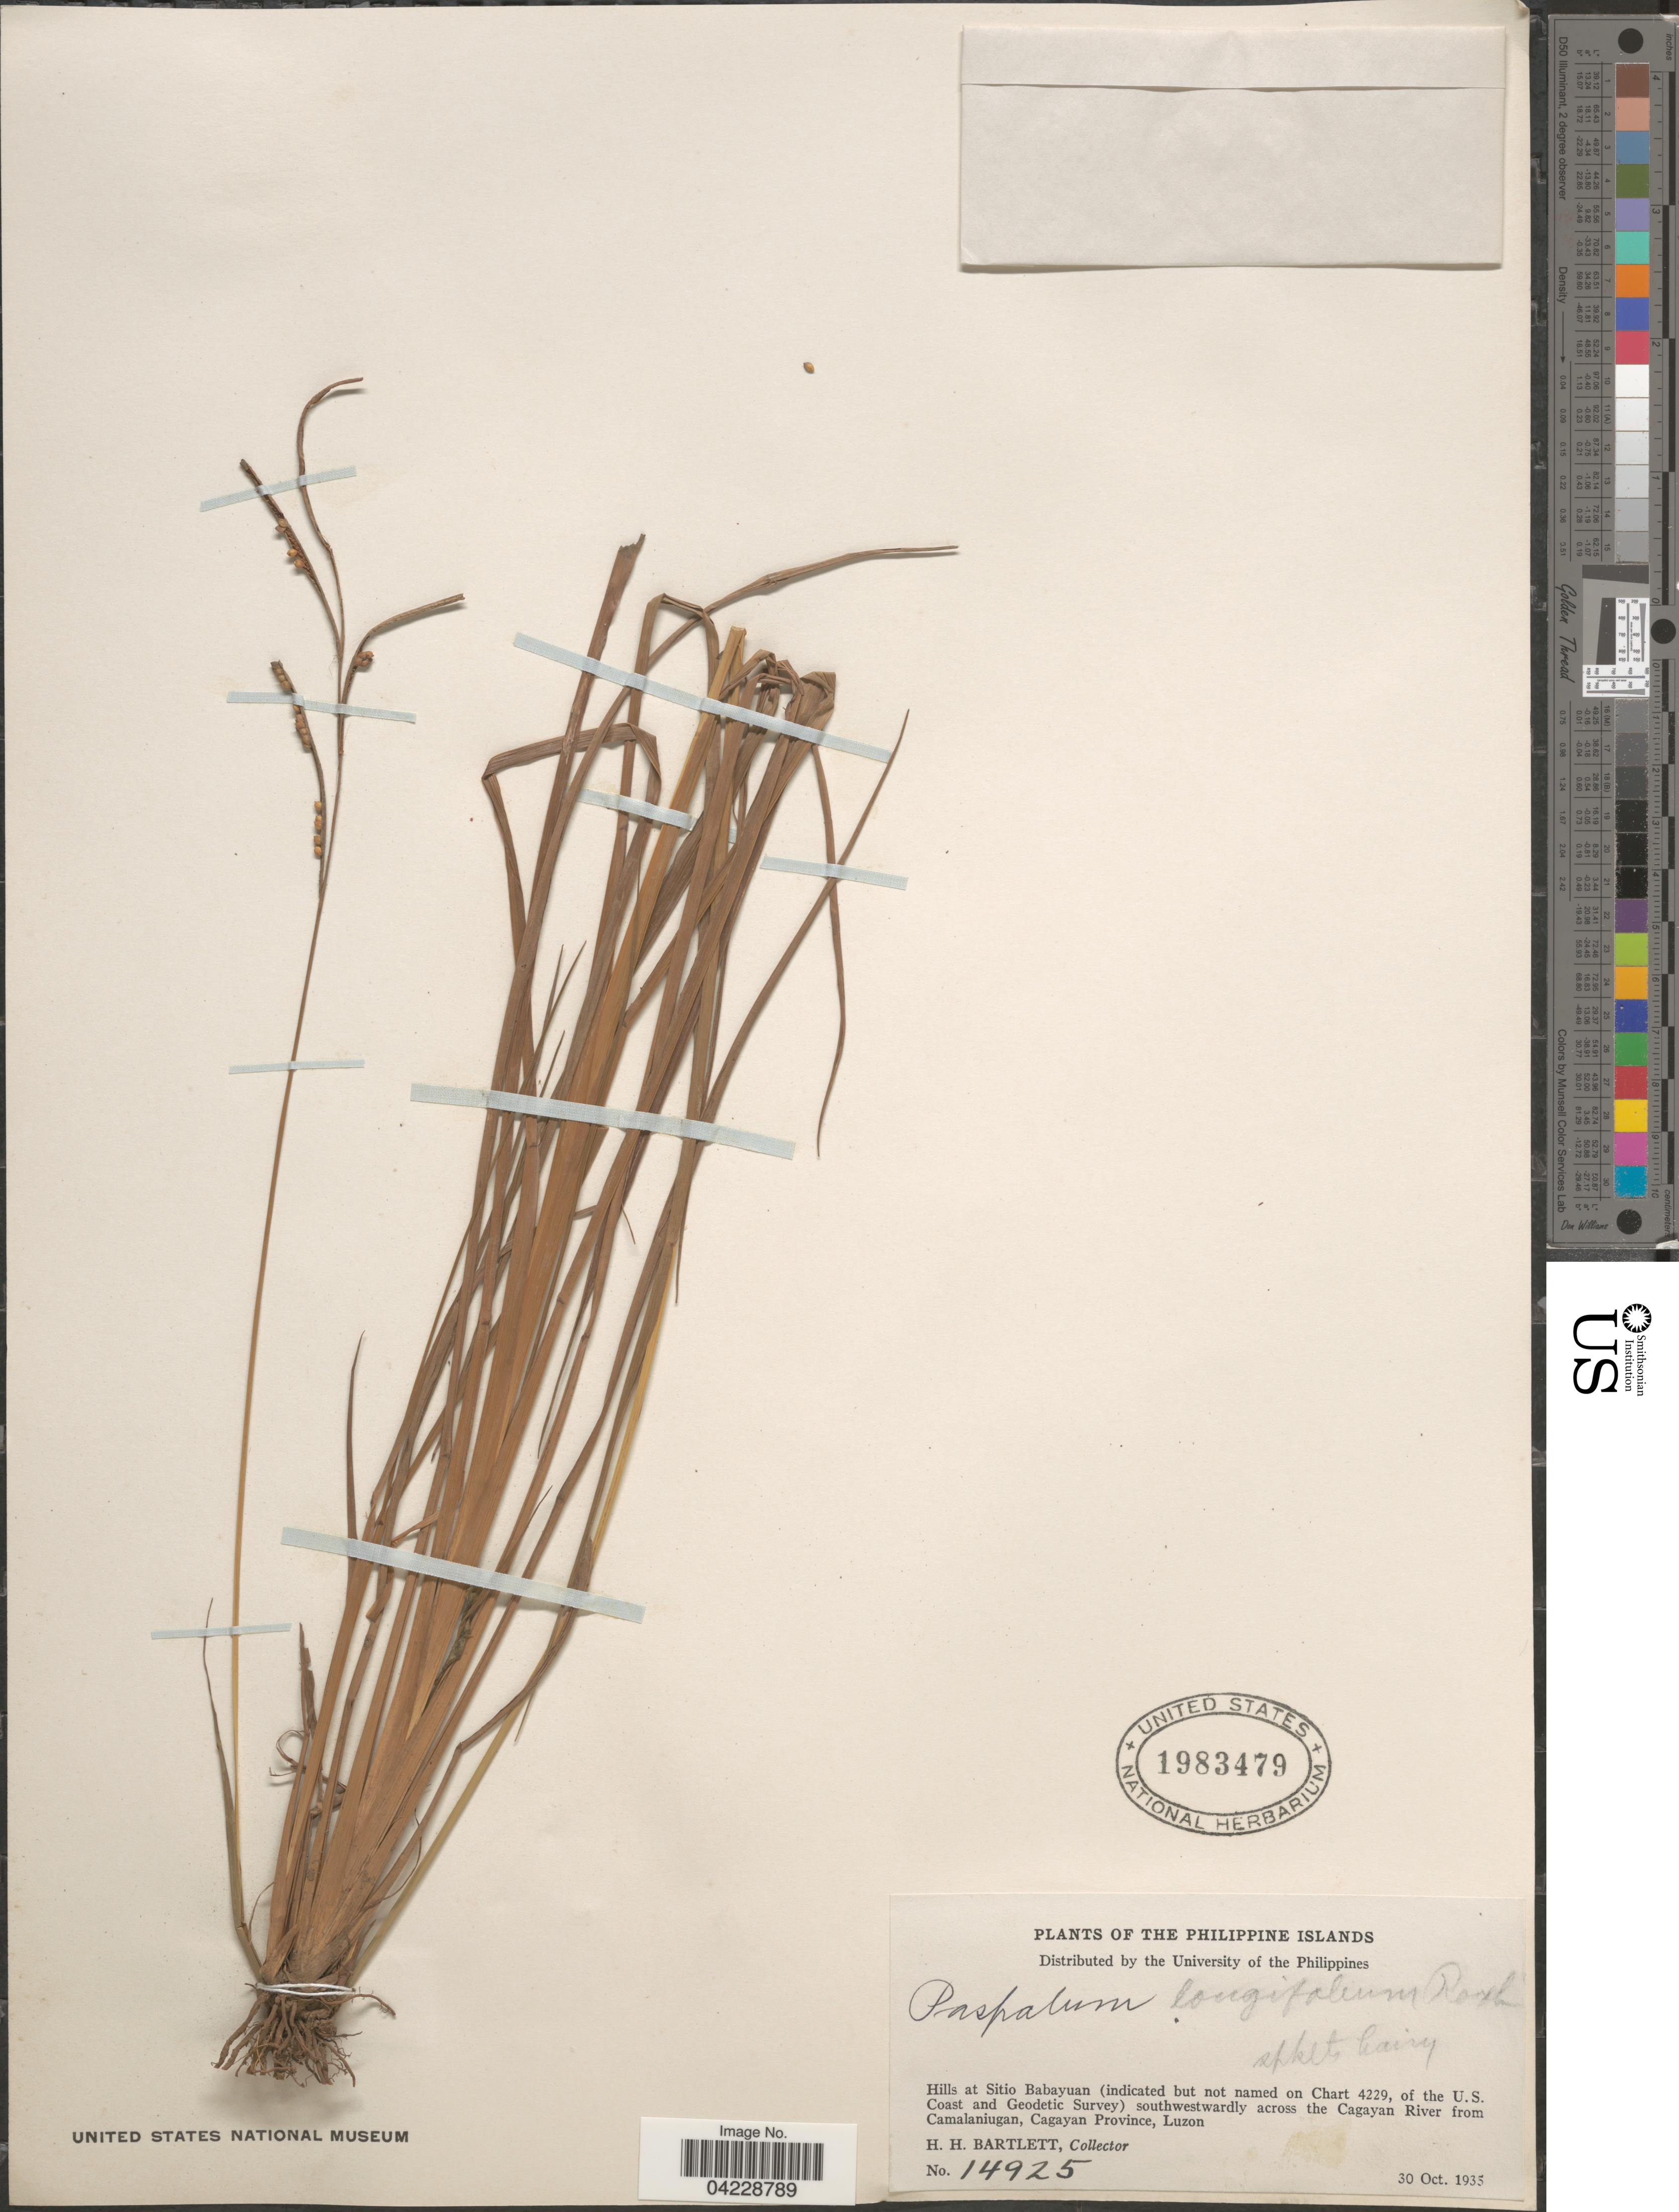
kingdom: Plantae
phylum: Tracheophyta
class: Liliopsida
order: Poales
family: Poaceae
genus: Paspalum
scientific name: Paspalum longifolium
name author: Roxb.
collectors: H. H. Bartlett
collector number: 14925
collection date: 1935-10-30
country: Philippines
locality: Hills at Sitio Babayuan (indicated but not named on Chart 4229, of the U.S. Coast and Geodetic Survey) southwestwardly across the Cagayan River from Camalaniugan, Cagayan Province.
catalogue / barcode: US 1983479